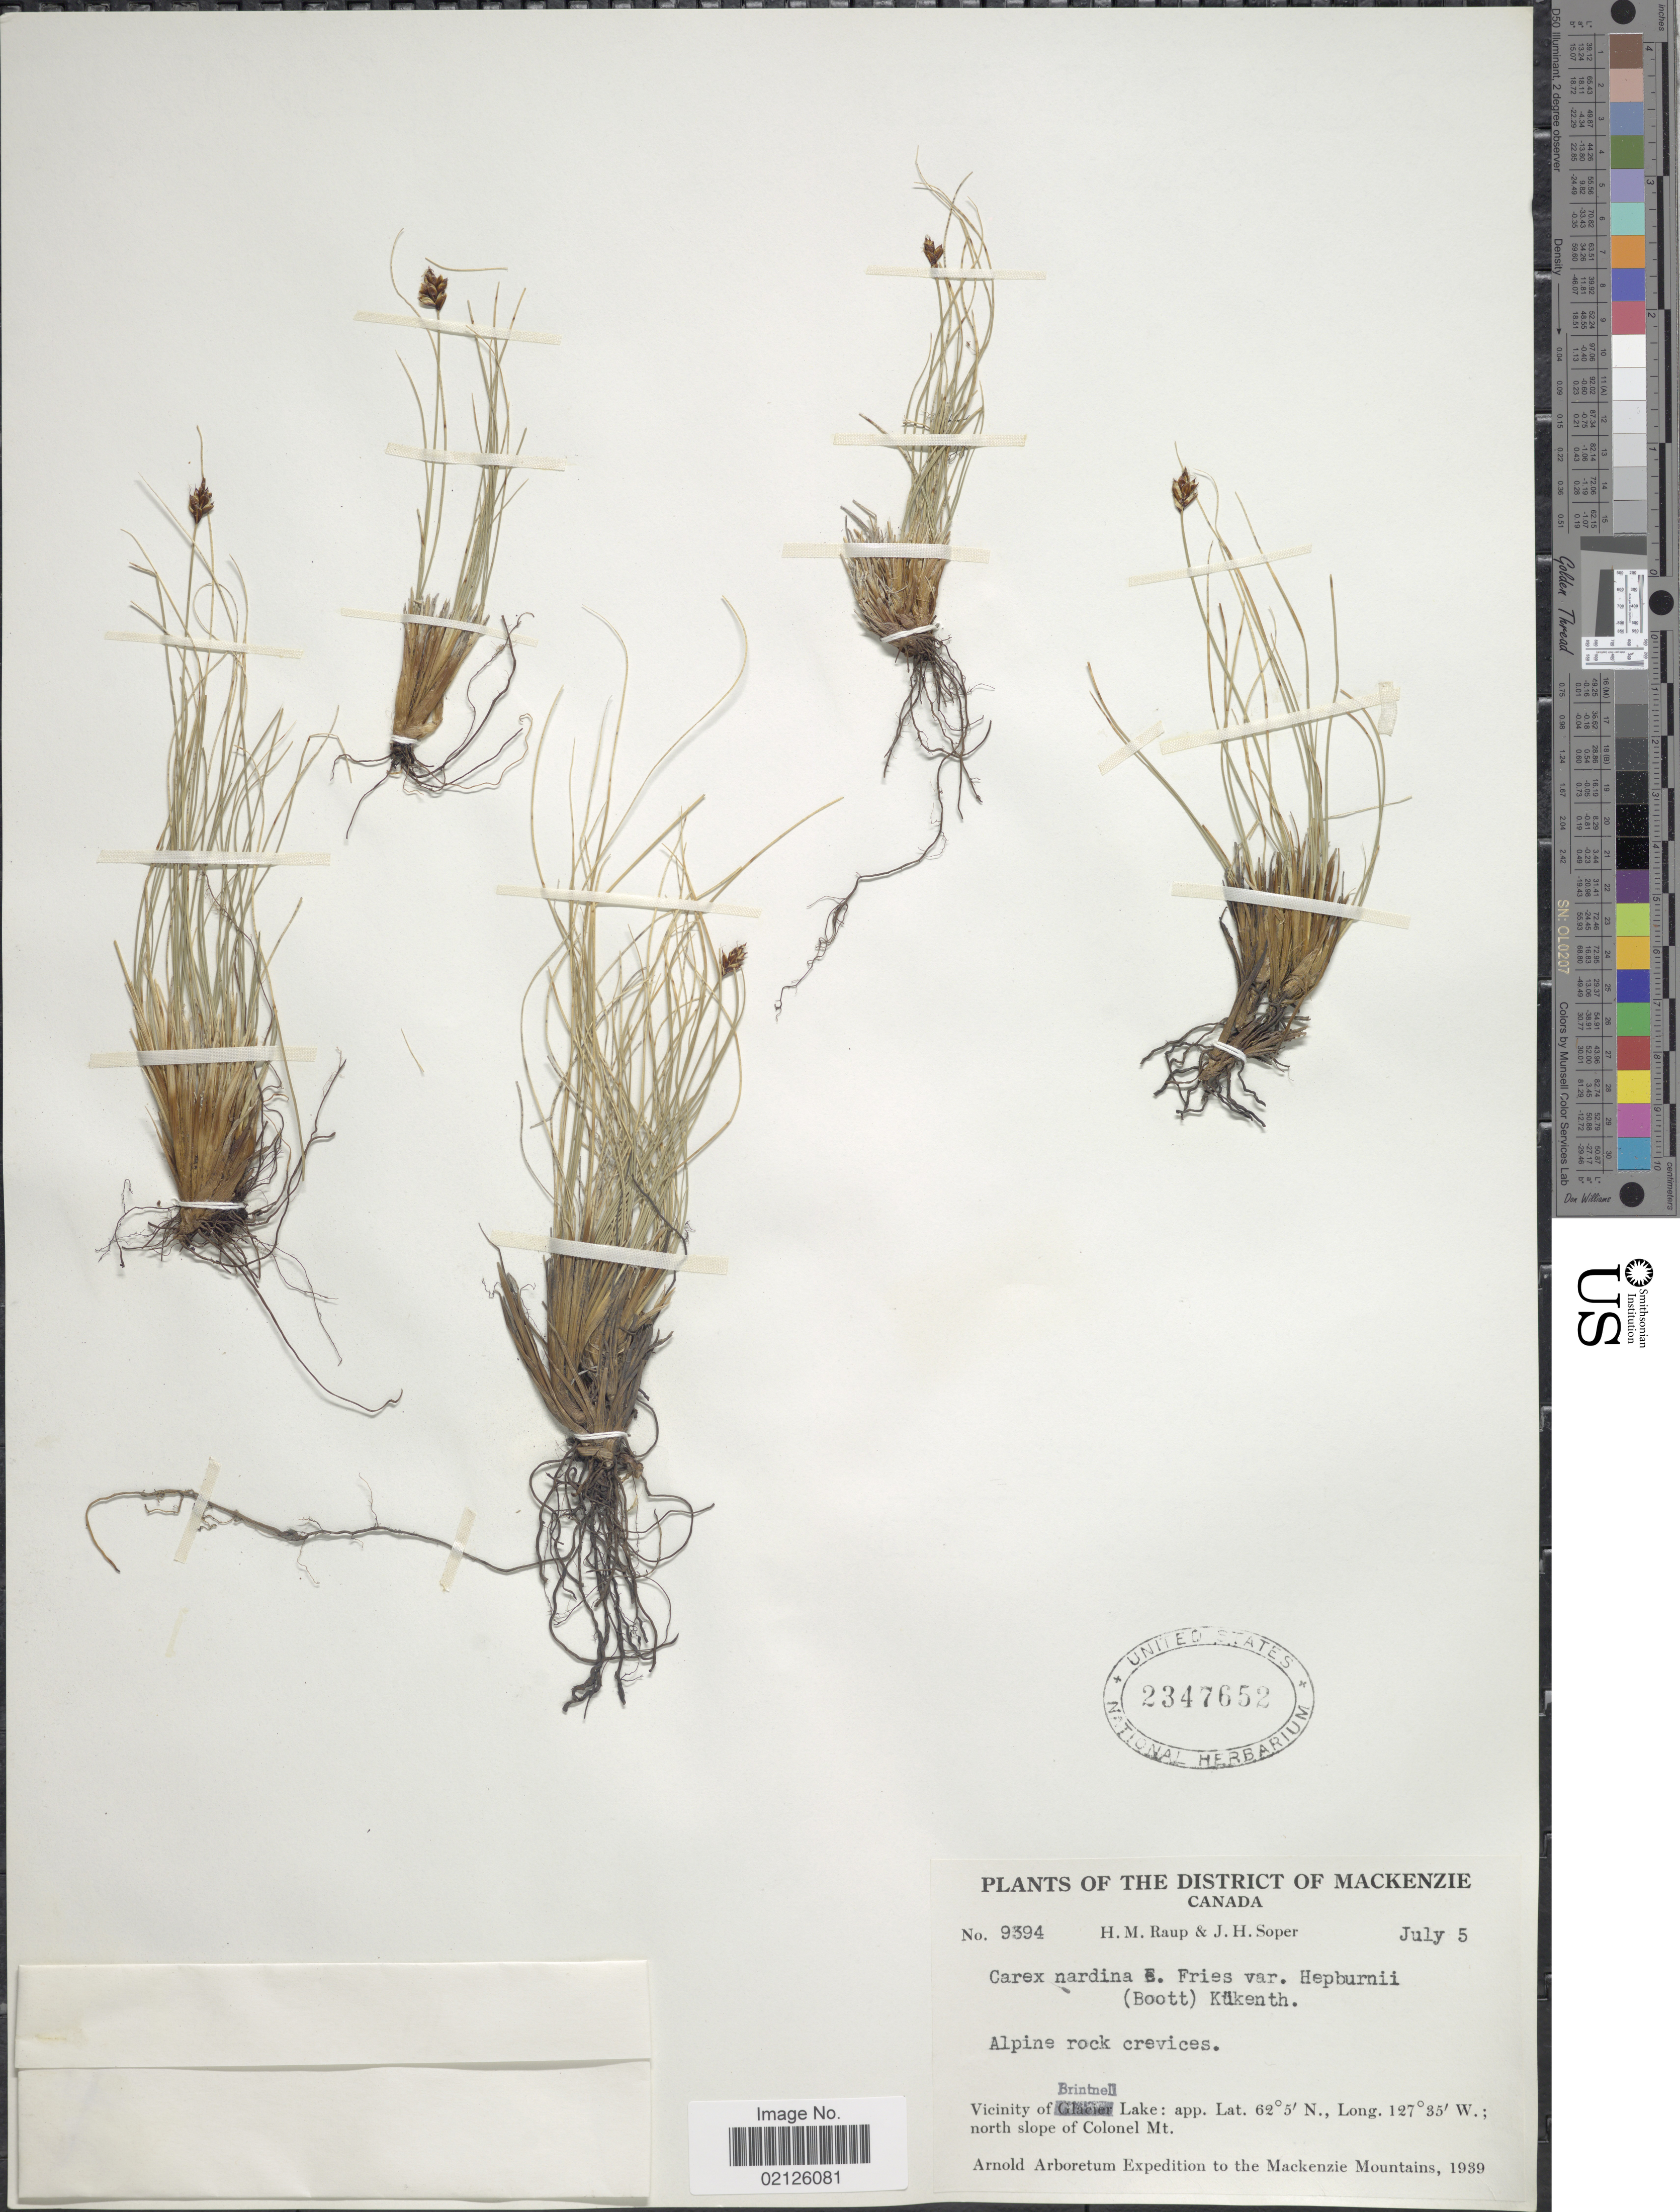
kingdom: Plantae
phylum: Tracheophyta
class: Liliopsida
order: Poales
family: Cyperaceae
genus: Carex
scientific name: Carex nardina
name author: (Hornem.) Fr.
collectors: H. Raup & J. H. Soper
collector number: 9394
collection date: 1939-07-05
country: Canada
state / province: British Columbia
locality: The District of Mackenzie, Alpine rock crevices, Vicinity of Brintnell Lake: north slope of Colonel Mt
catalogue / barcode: US 2347652